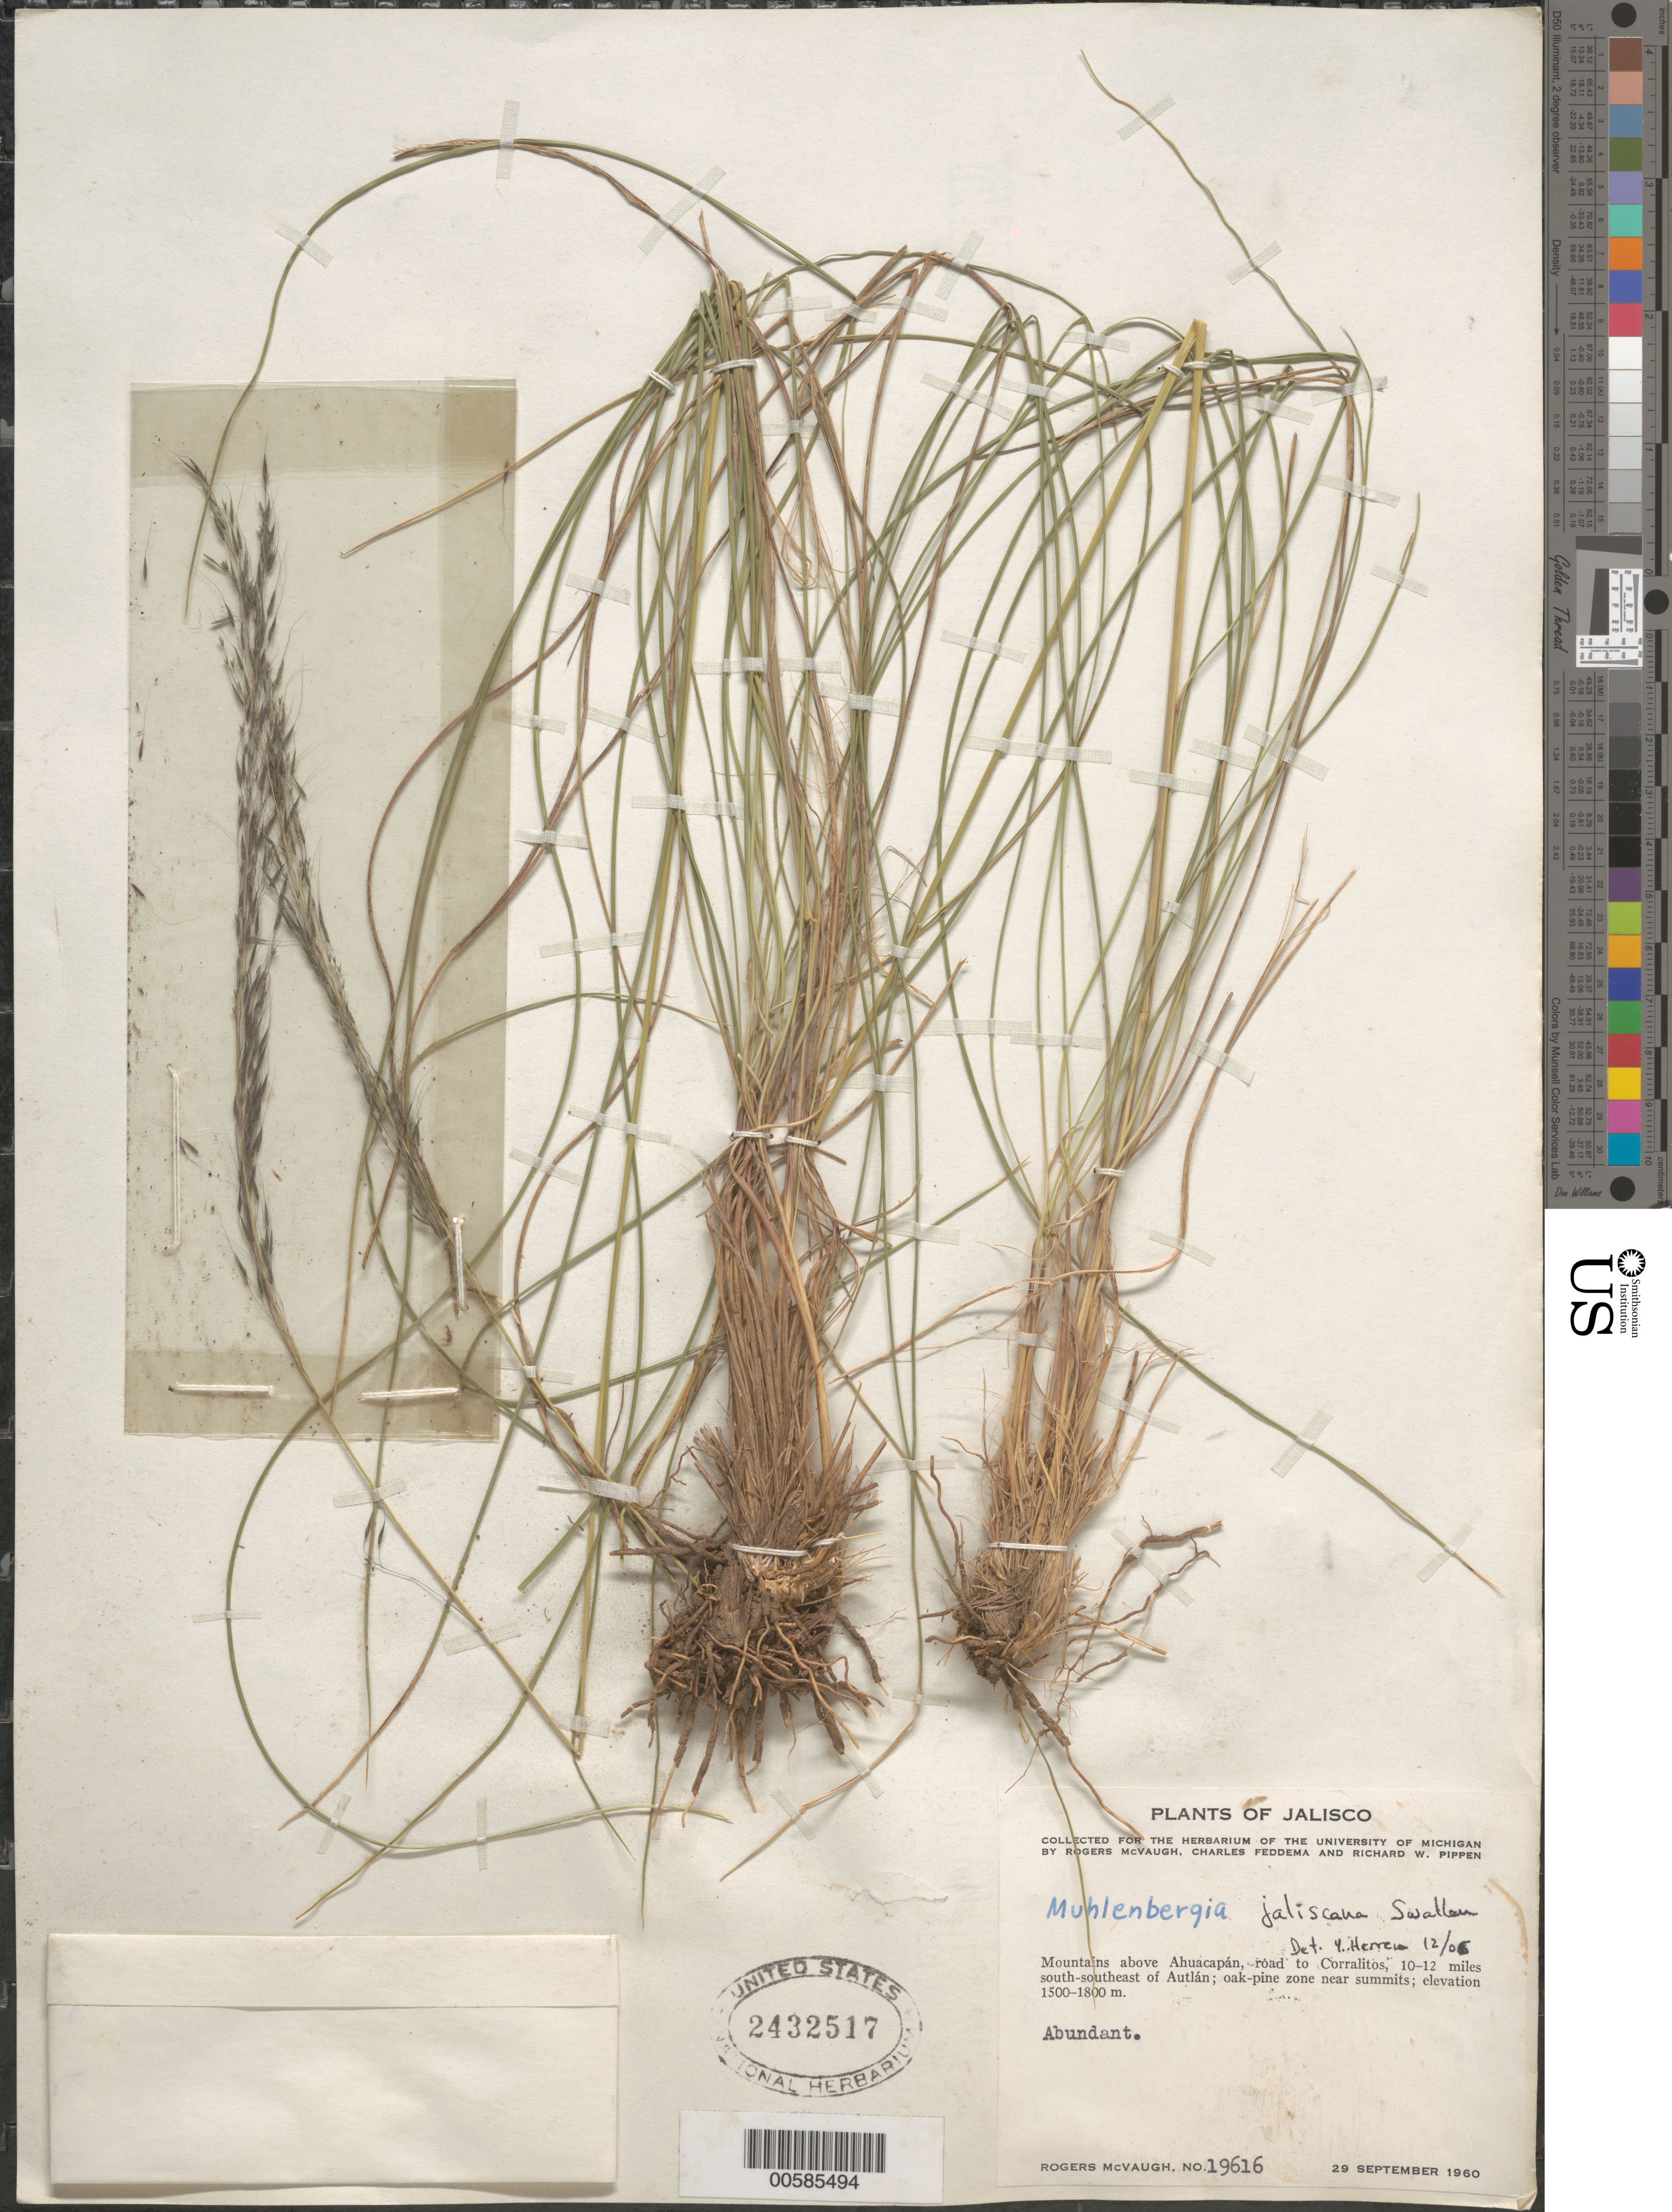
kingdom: Plantae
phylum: Tracheophyta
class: Liliopsida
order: Poales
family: Poaceae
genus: Muhlenbergia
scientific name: Muhlenbergia sp.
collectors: R. McVaugh, C. Feddema & R. W. Pippen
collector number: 19616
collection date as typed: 29 Sep 1960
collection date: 1960-09-29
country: Mexico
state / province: Jalisco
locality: Mtns above Ahuacapán, road to Corralitos, 10-12 mi S-SE of Autlán. Near summits.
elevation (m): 1500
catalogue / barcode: US 2432517